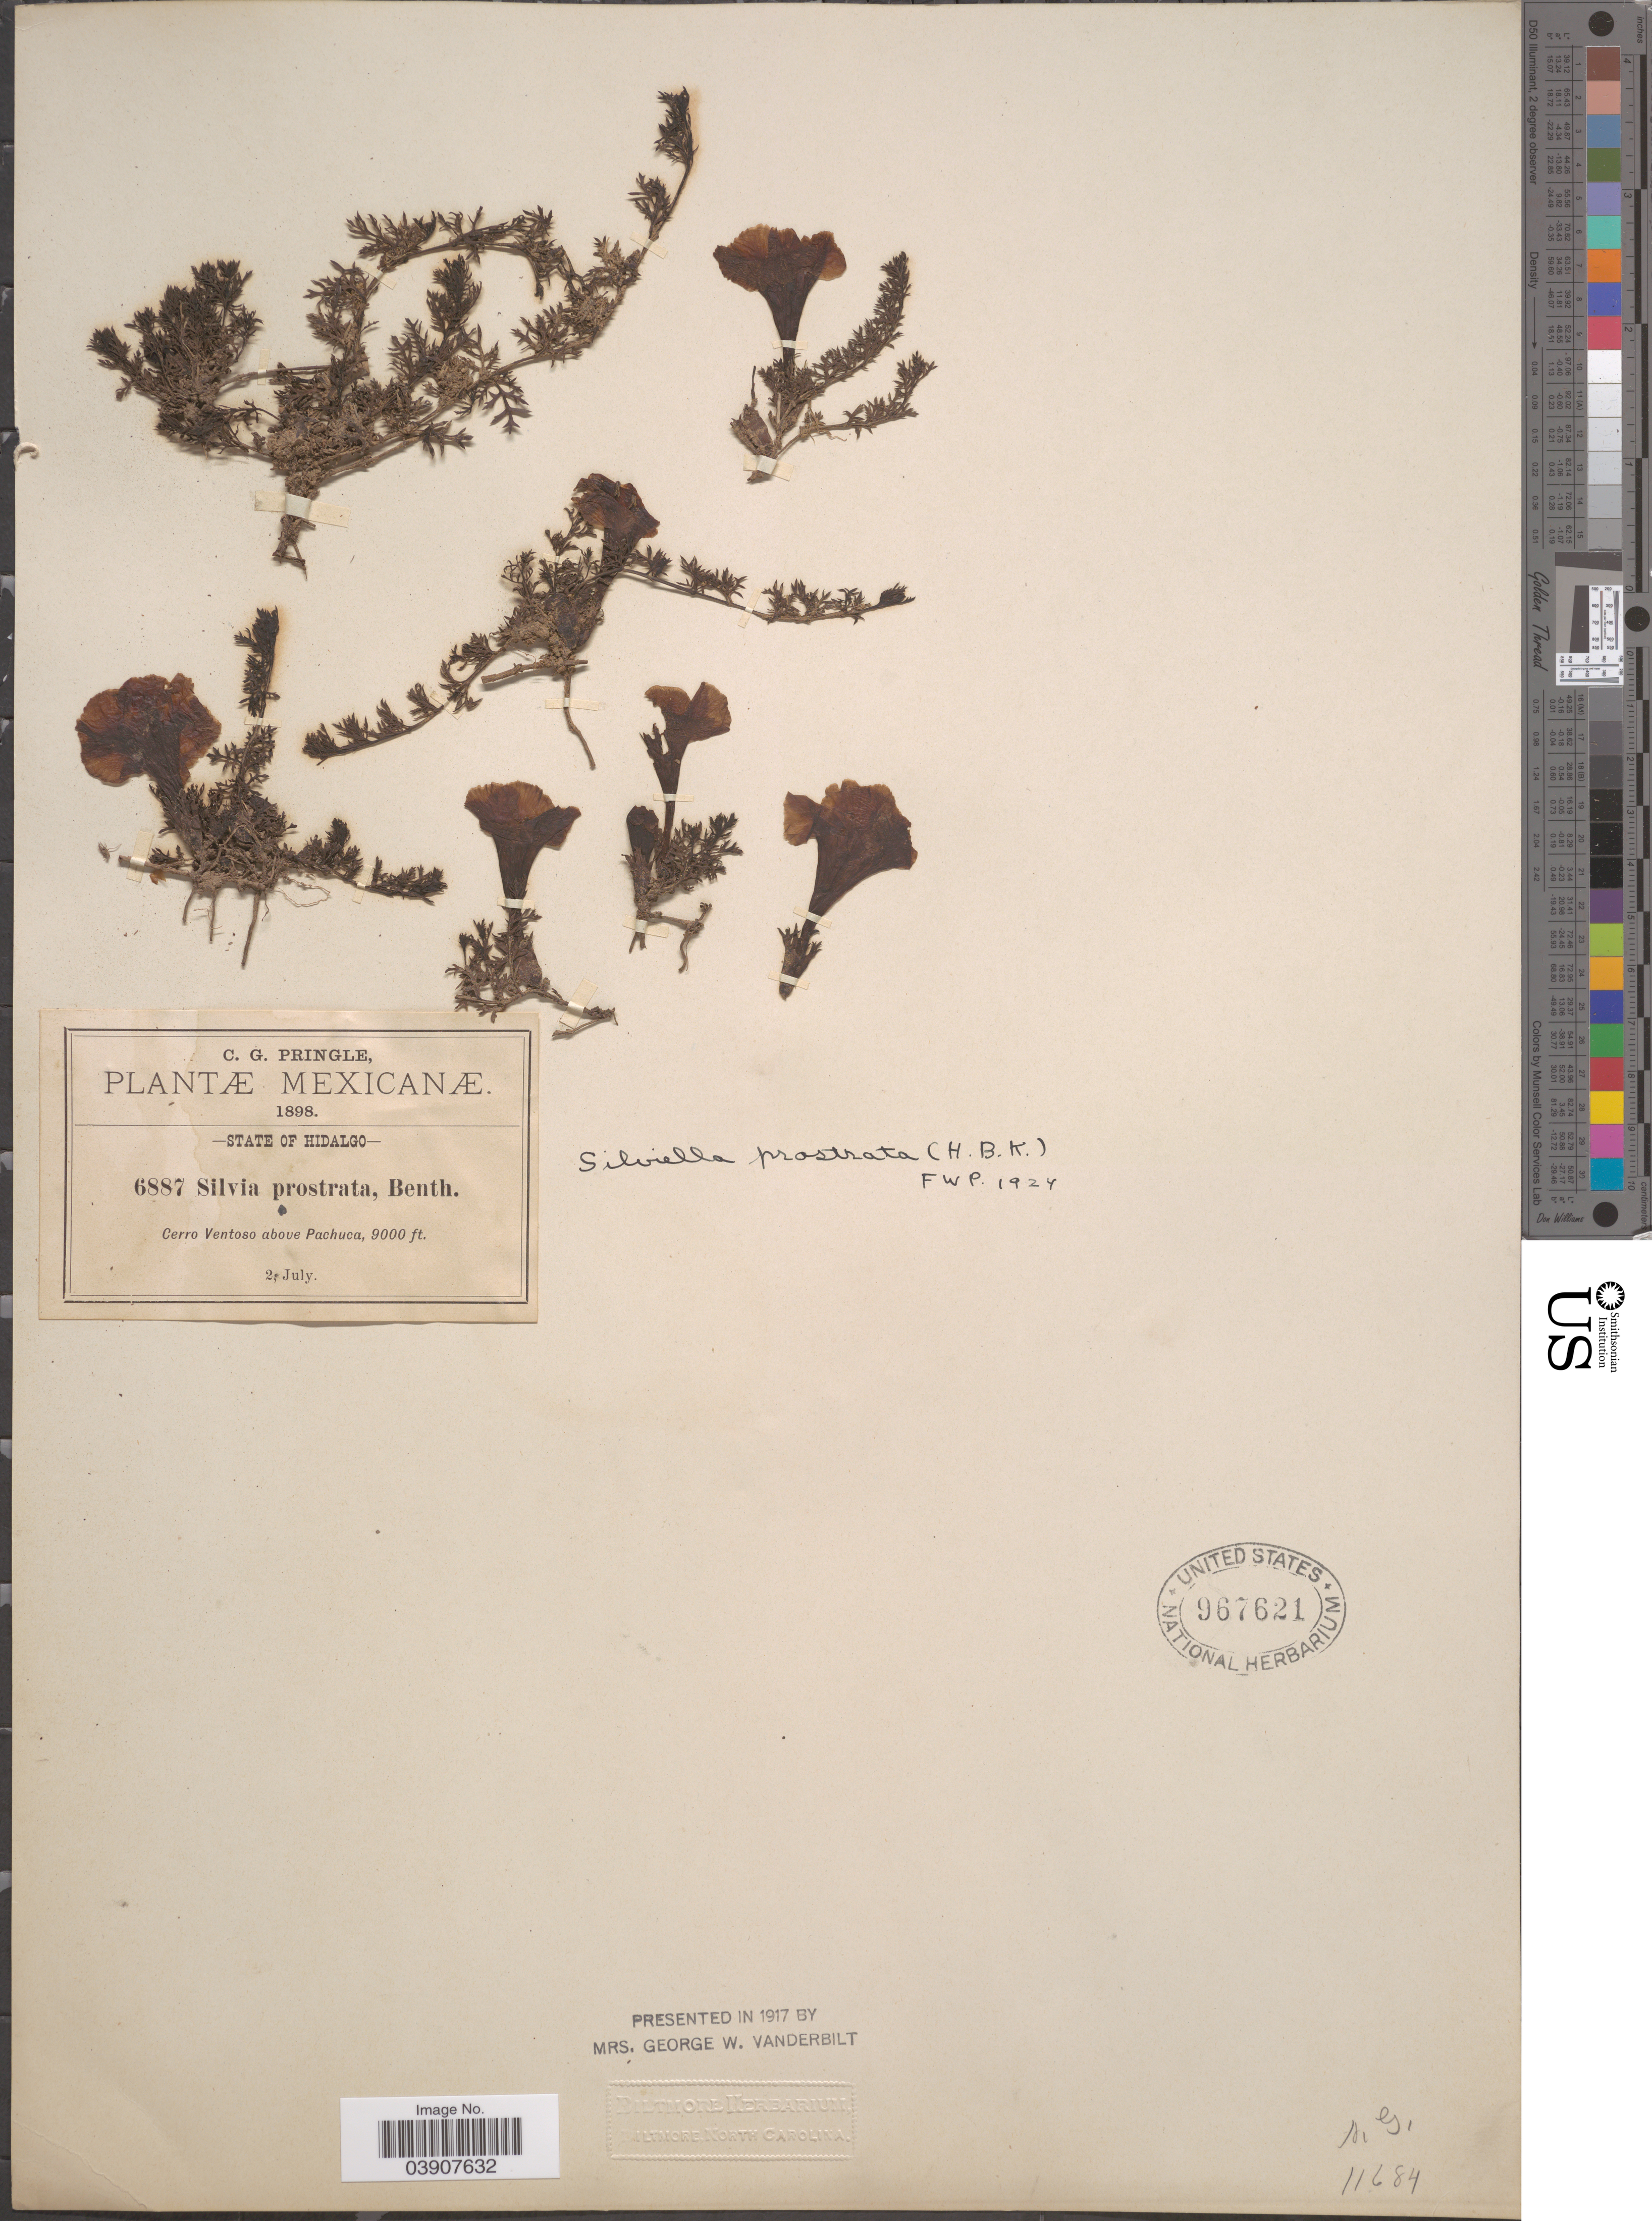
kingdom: Plantae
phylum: Tracheophyta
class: Magnoliopsida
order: Lamiales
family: Orobanchaceae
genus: Silvia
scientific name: Silvia prostrata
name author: (Kunth) Benth.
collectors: C. G. Pringle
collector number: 6887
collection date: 1898-07-02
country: Mexico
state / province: Hidalgo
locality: Cerro Ventoso above Pachuca.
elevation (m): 2743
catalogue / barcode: US 967621